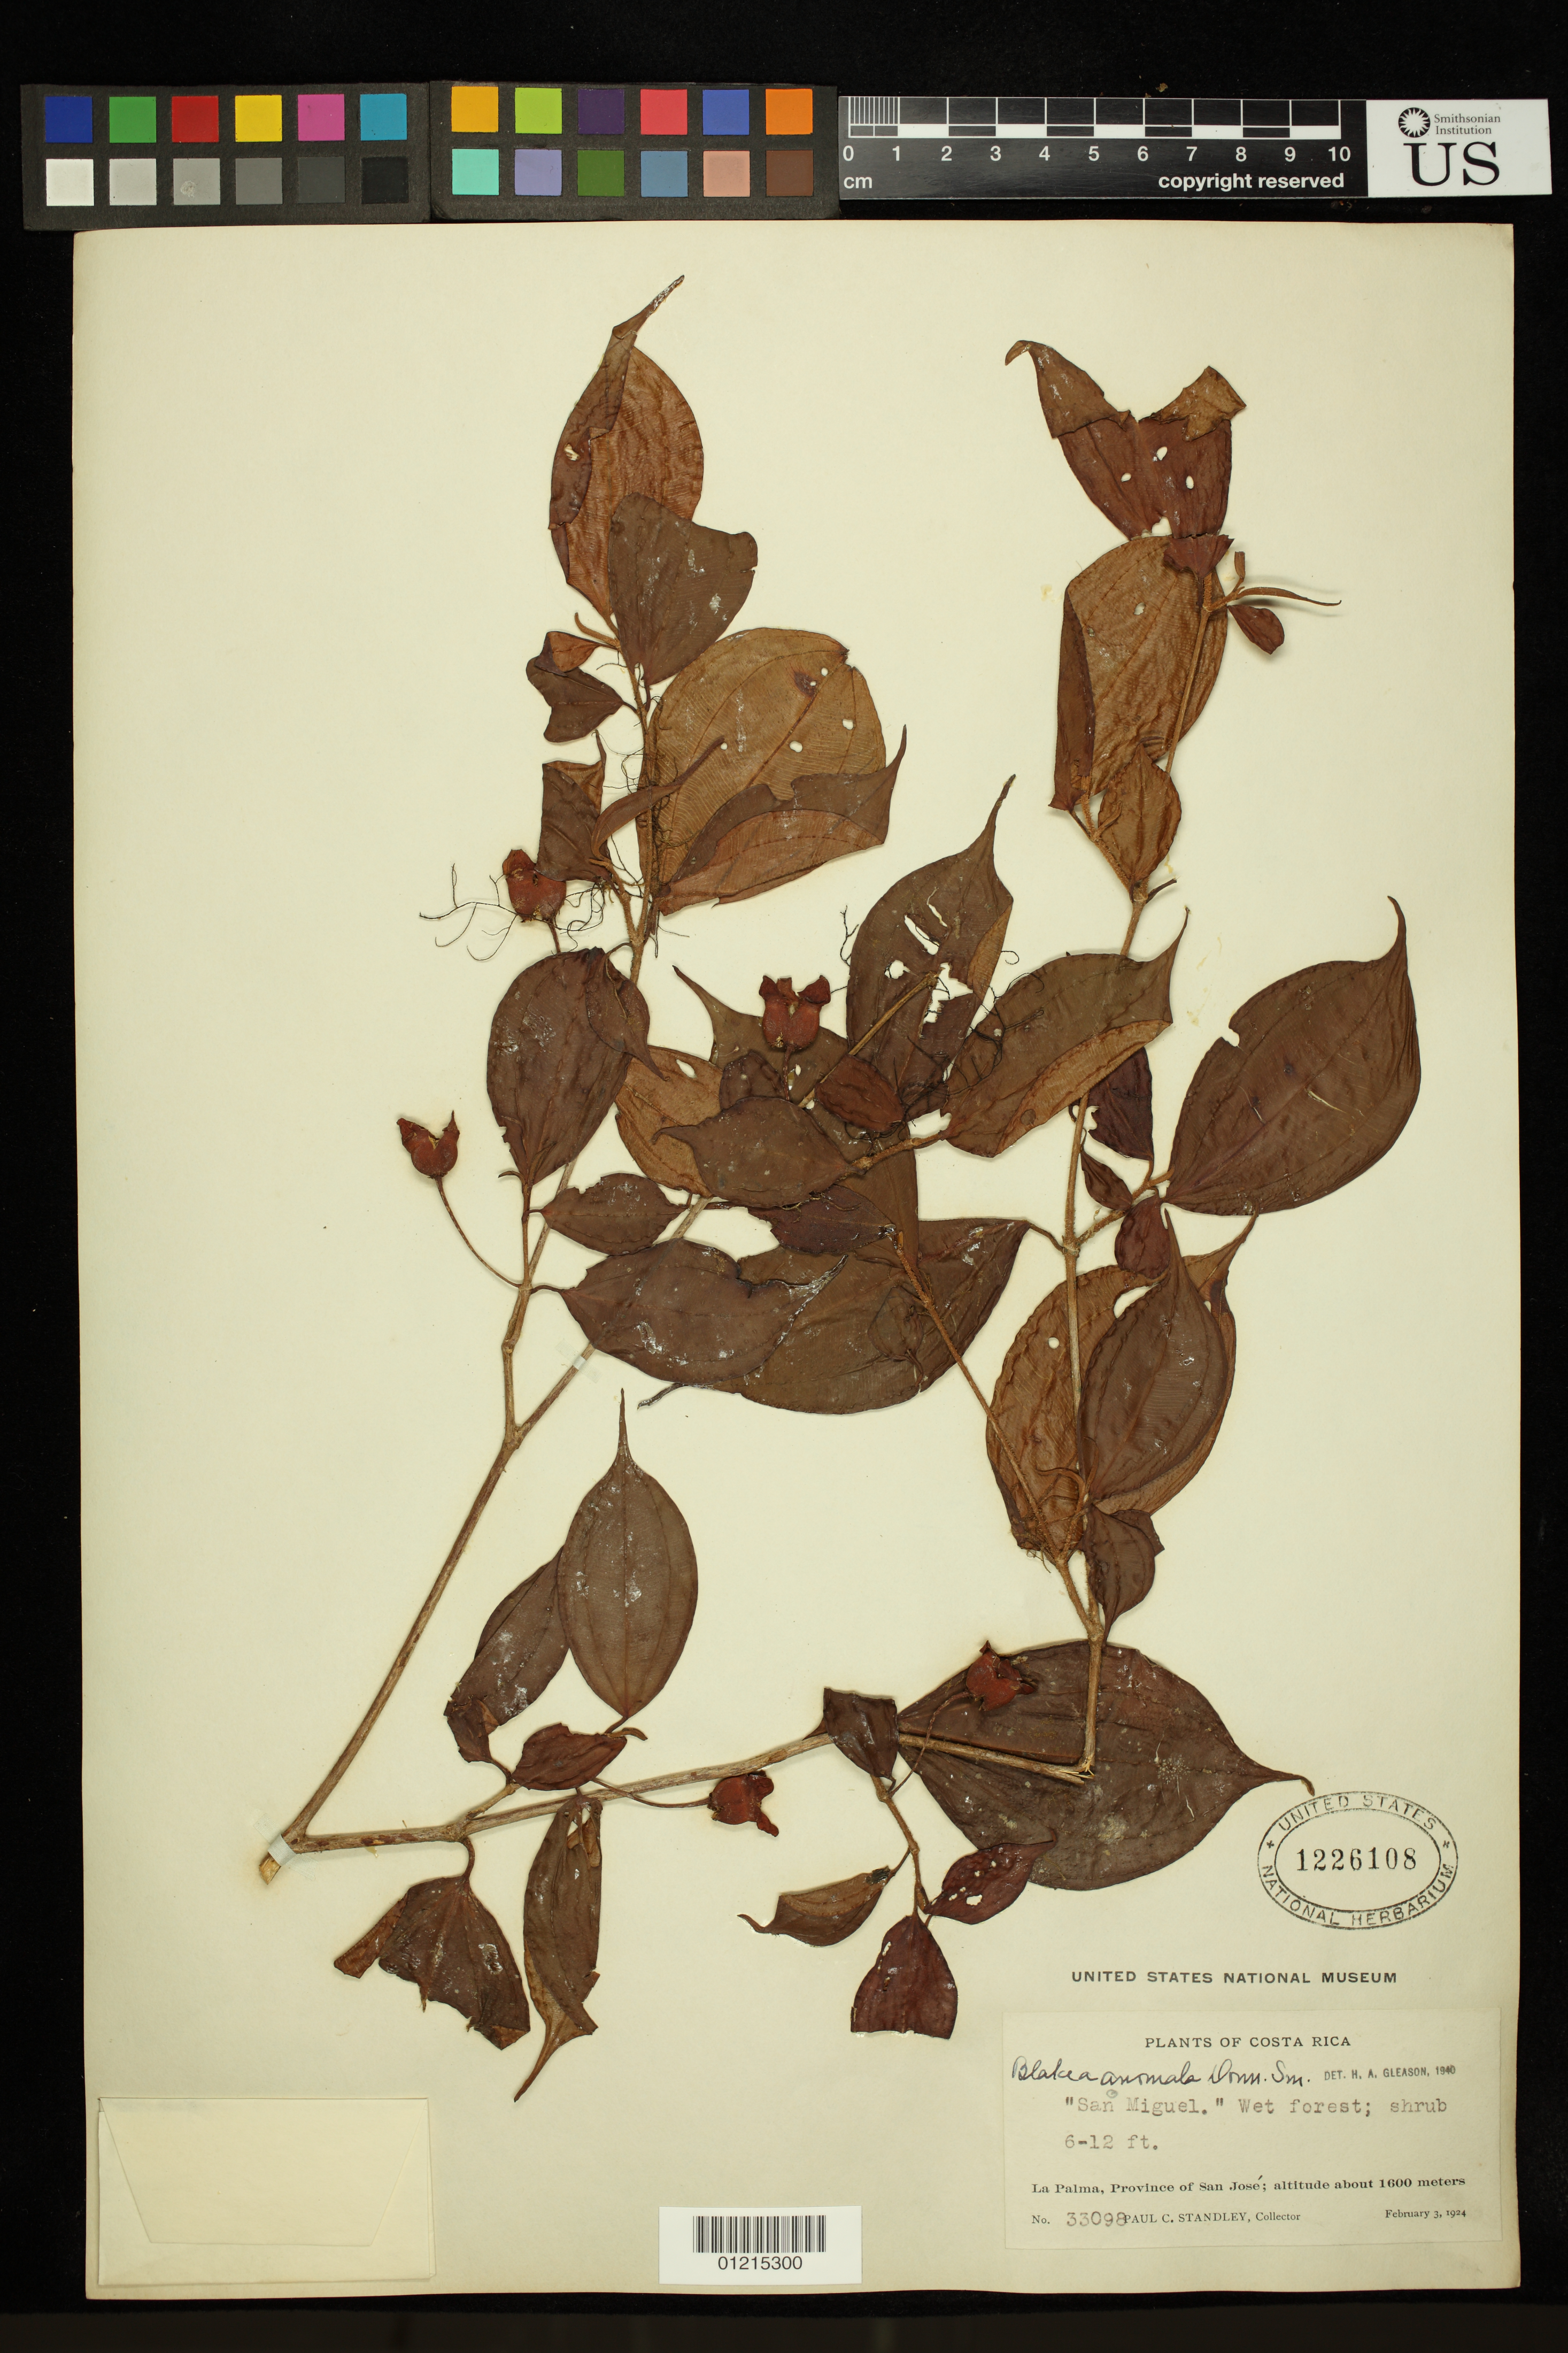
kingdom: Plantae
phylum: Tracheophyta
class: Magnoliopsida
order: Myrtales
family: Melastomataceae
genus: Blakea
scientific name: Blakea anomala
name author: Donn. Sm.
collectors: P. C. Standley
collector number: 33098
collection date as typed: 03 Feb 1924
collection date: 1924-02-03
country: Costa Rica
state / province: San José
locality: La Palma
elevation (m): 1600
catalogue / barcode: US 1226108